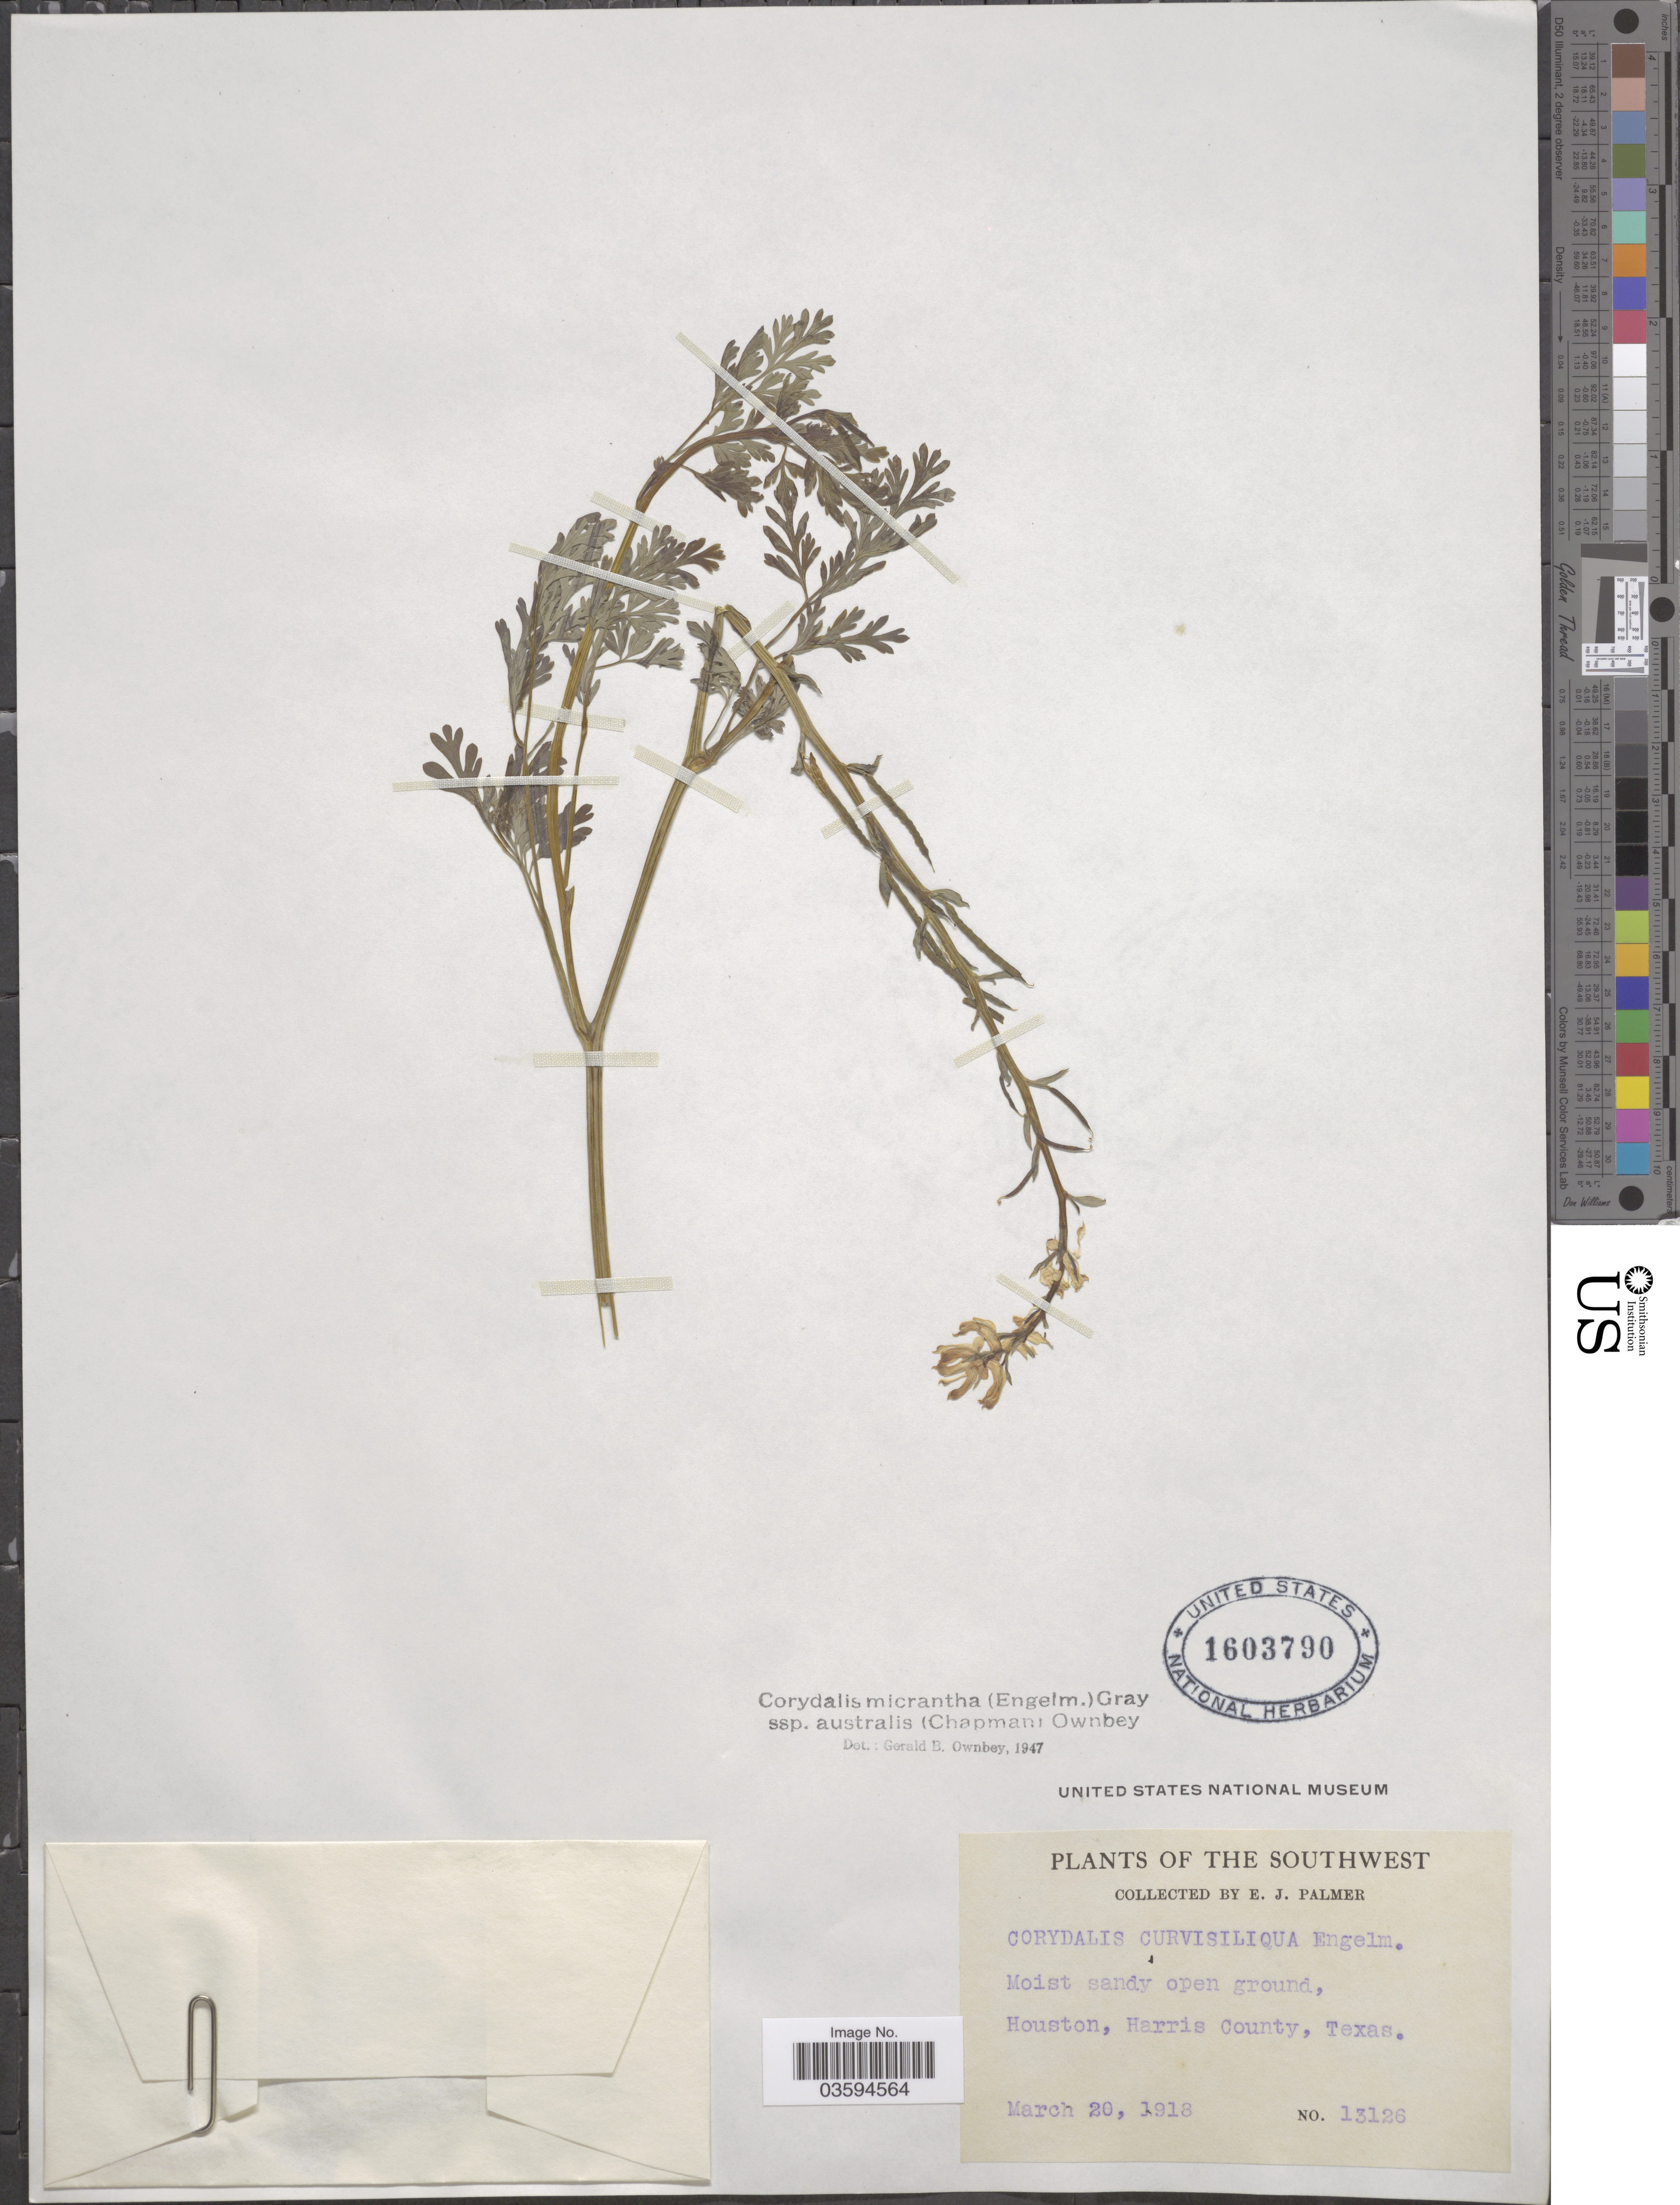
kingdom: Plantae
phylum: Tracheophyta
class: Magnoliopsida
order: Ranunculales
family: Papaveraceae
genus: Corydalis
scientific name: Corydalis micrantha subsp. australis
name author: (Chapm.) G.B. Ownbey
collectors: E. J. Palmer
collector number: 13126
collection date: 1918-03-20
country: United States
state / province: Texas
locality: The Southwest. Houston, Harris County.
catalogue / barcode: US 1603790